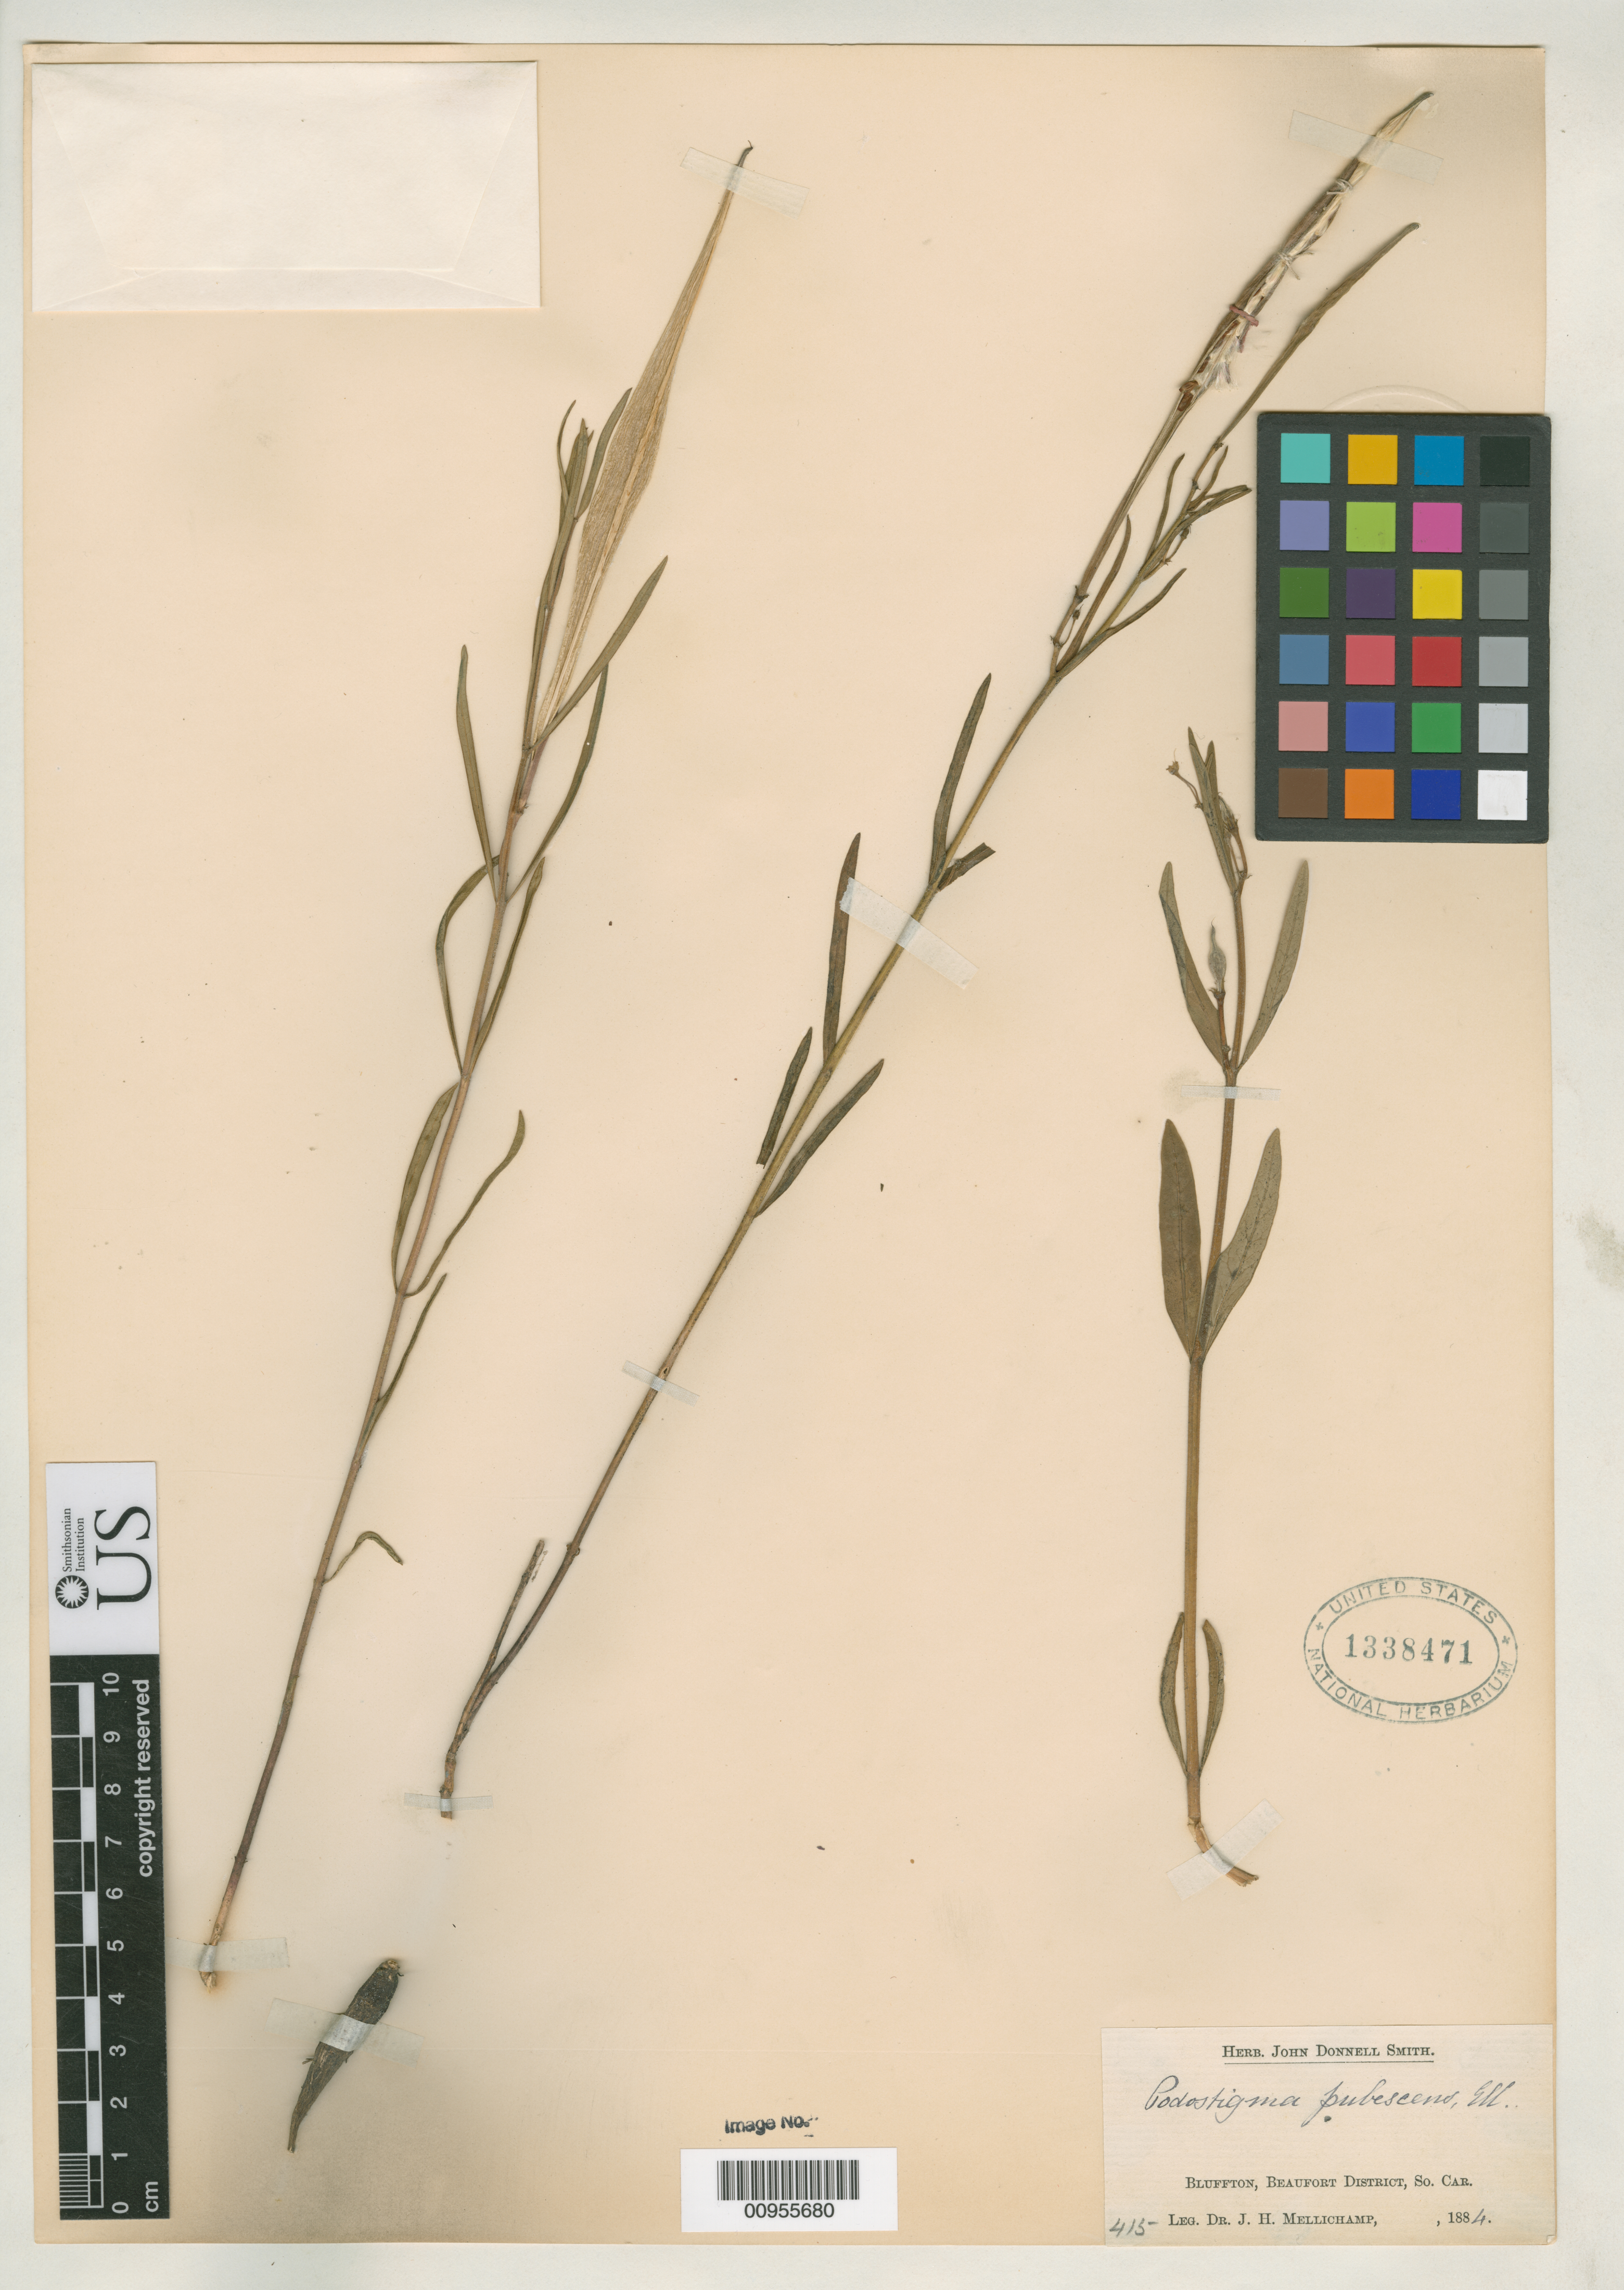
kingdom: Plantae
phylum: Tracheophyta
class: Magnoliopsida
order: Gentianales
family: Apocynaceae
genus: Asclepias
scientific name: Asclepias pedicellata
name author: Walter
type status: Isoneotype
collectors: J. H. Mellichamp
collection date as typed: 1884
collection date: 1884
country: United States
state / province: South Carolina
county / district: Beaufort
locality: Bluffton, Beaufort District, So. Car.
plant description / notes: Ward (2007) cites as isoneotypes several duplicates of Mellichamp s.n. whose labels bear different collections dates (1884, 1886, 1887, 1893) than the neotype at GH (1880).; Specimen ex herb. John Donnell Smith.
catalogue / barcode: US 1338471